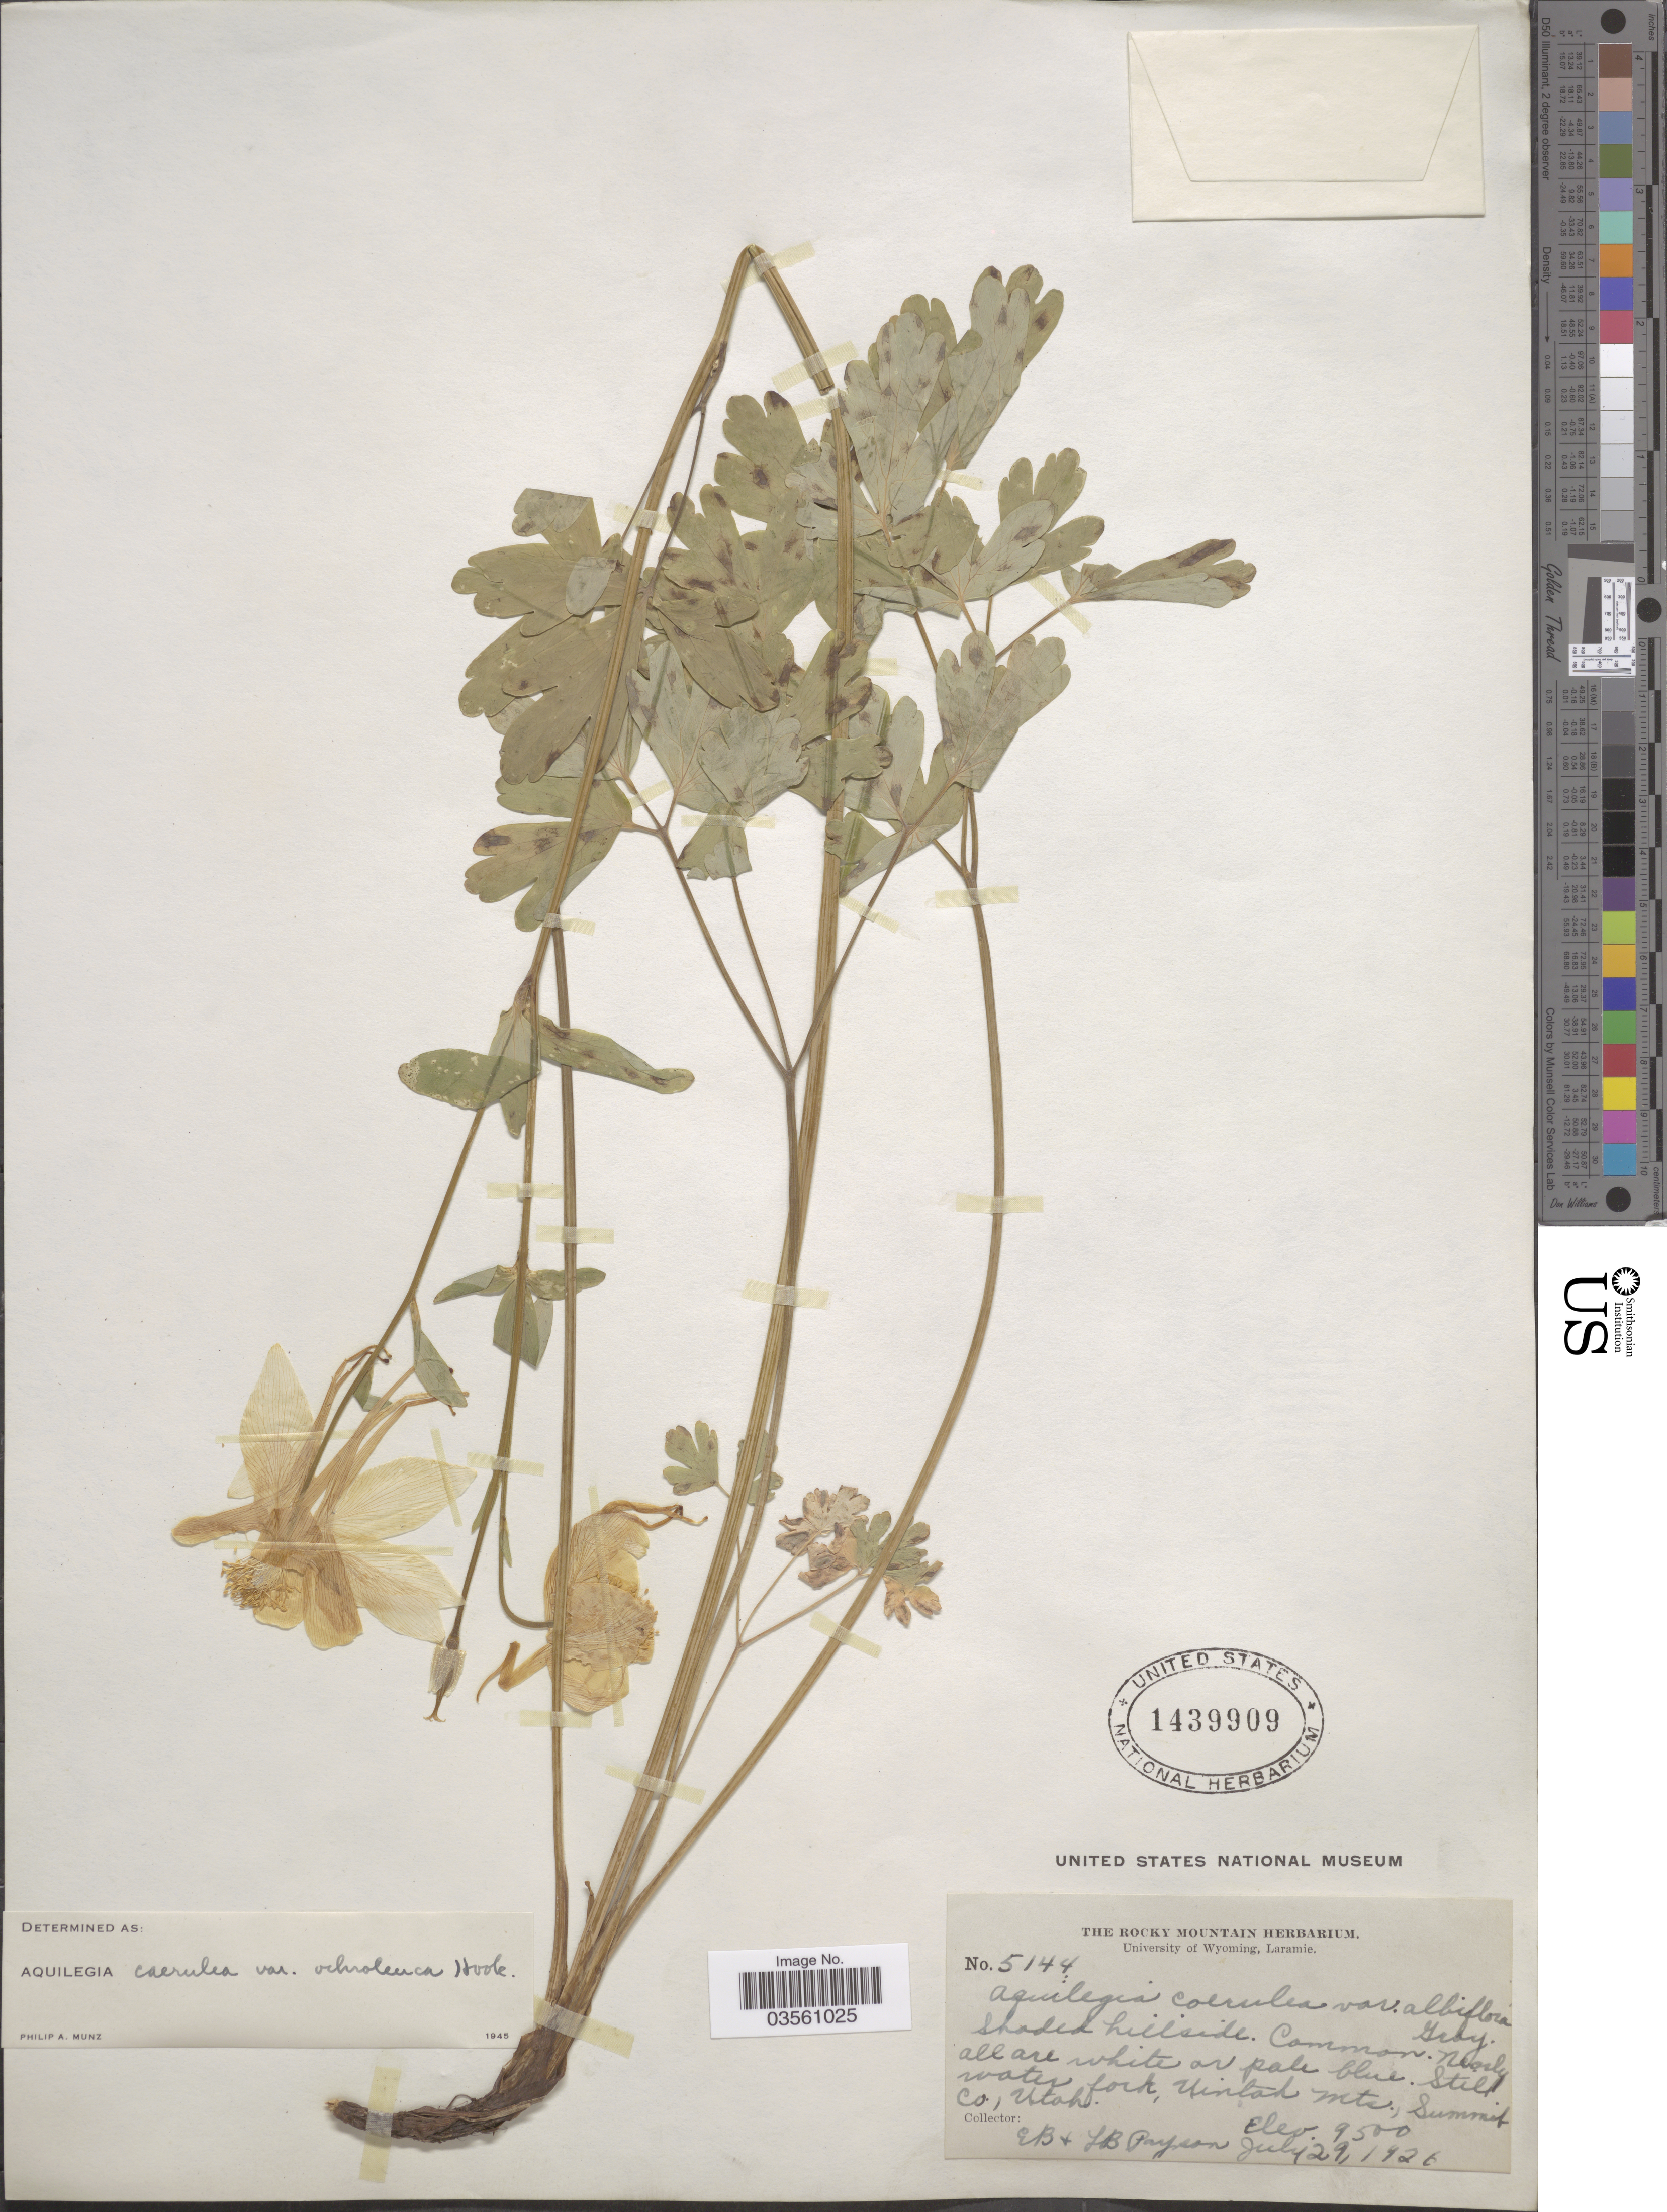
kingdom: Plantae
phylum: Tracheophyta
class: Magnoliopsida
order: Ranunculales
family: Ranunculaceae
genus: Aquilegia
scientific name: Aquilegia coerulea var. ochroleuca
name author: Hook.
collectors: E. B. Payson & L. Payson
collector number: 5144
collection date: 1926-07-29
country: United States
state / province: Utah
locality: Uintah Mts., Summit Co.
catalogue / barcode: US 1439909